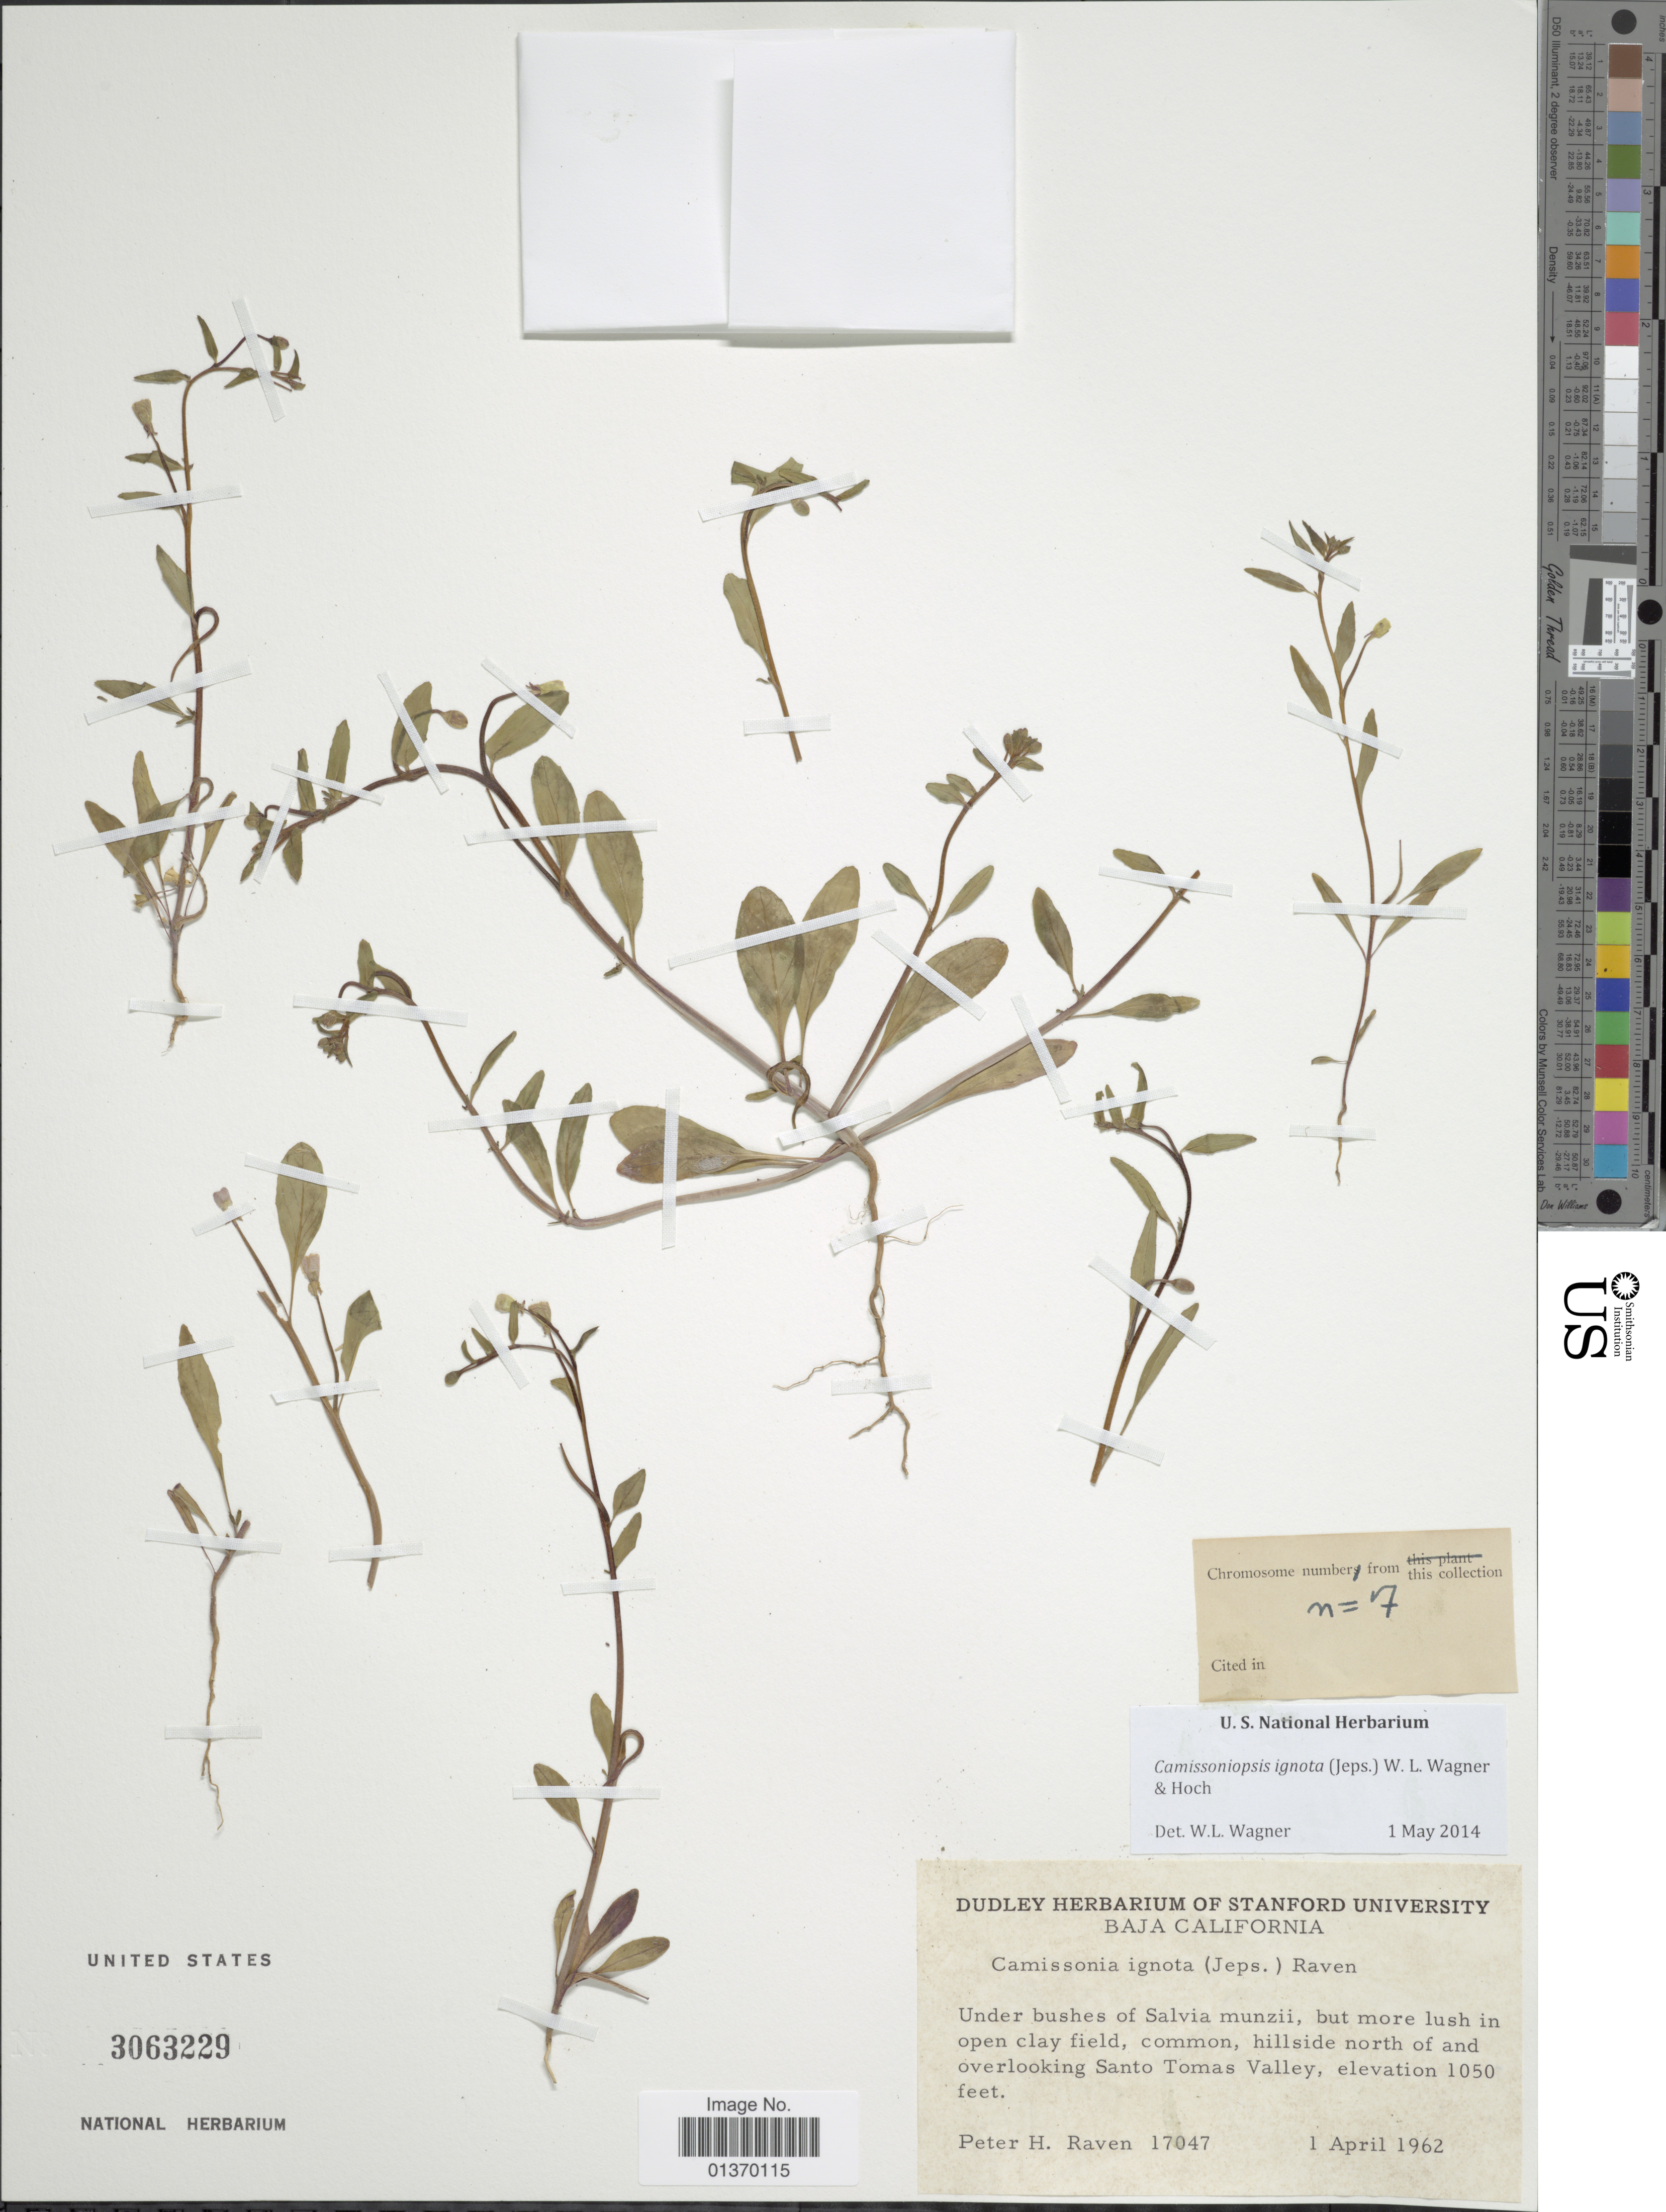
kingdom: Plantae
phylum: Tracheophyta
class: Magnoliopsida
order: Myrtales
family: Onagraceae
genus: Camissoniopsis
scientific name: Camissoniopsis ignota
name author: (Jeps.) W.L. Wagner & Hoch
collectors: P. H. Raven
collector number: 17047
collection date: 1962-04-01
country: Mexico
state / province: Baja California Norte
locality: Hillside north of and overlooking Santo Tomas Valley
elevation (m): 320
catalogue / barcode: US 3063229